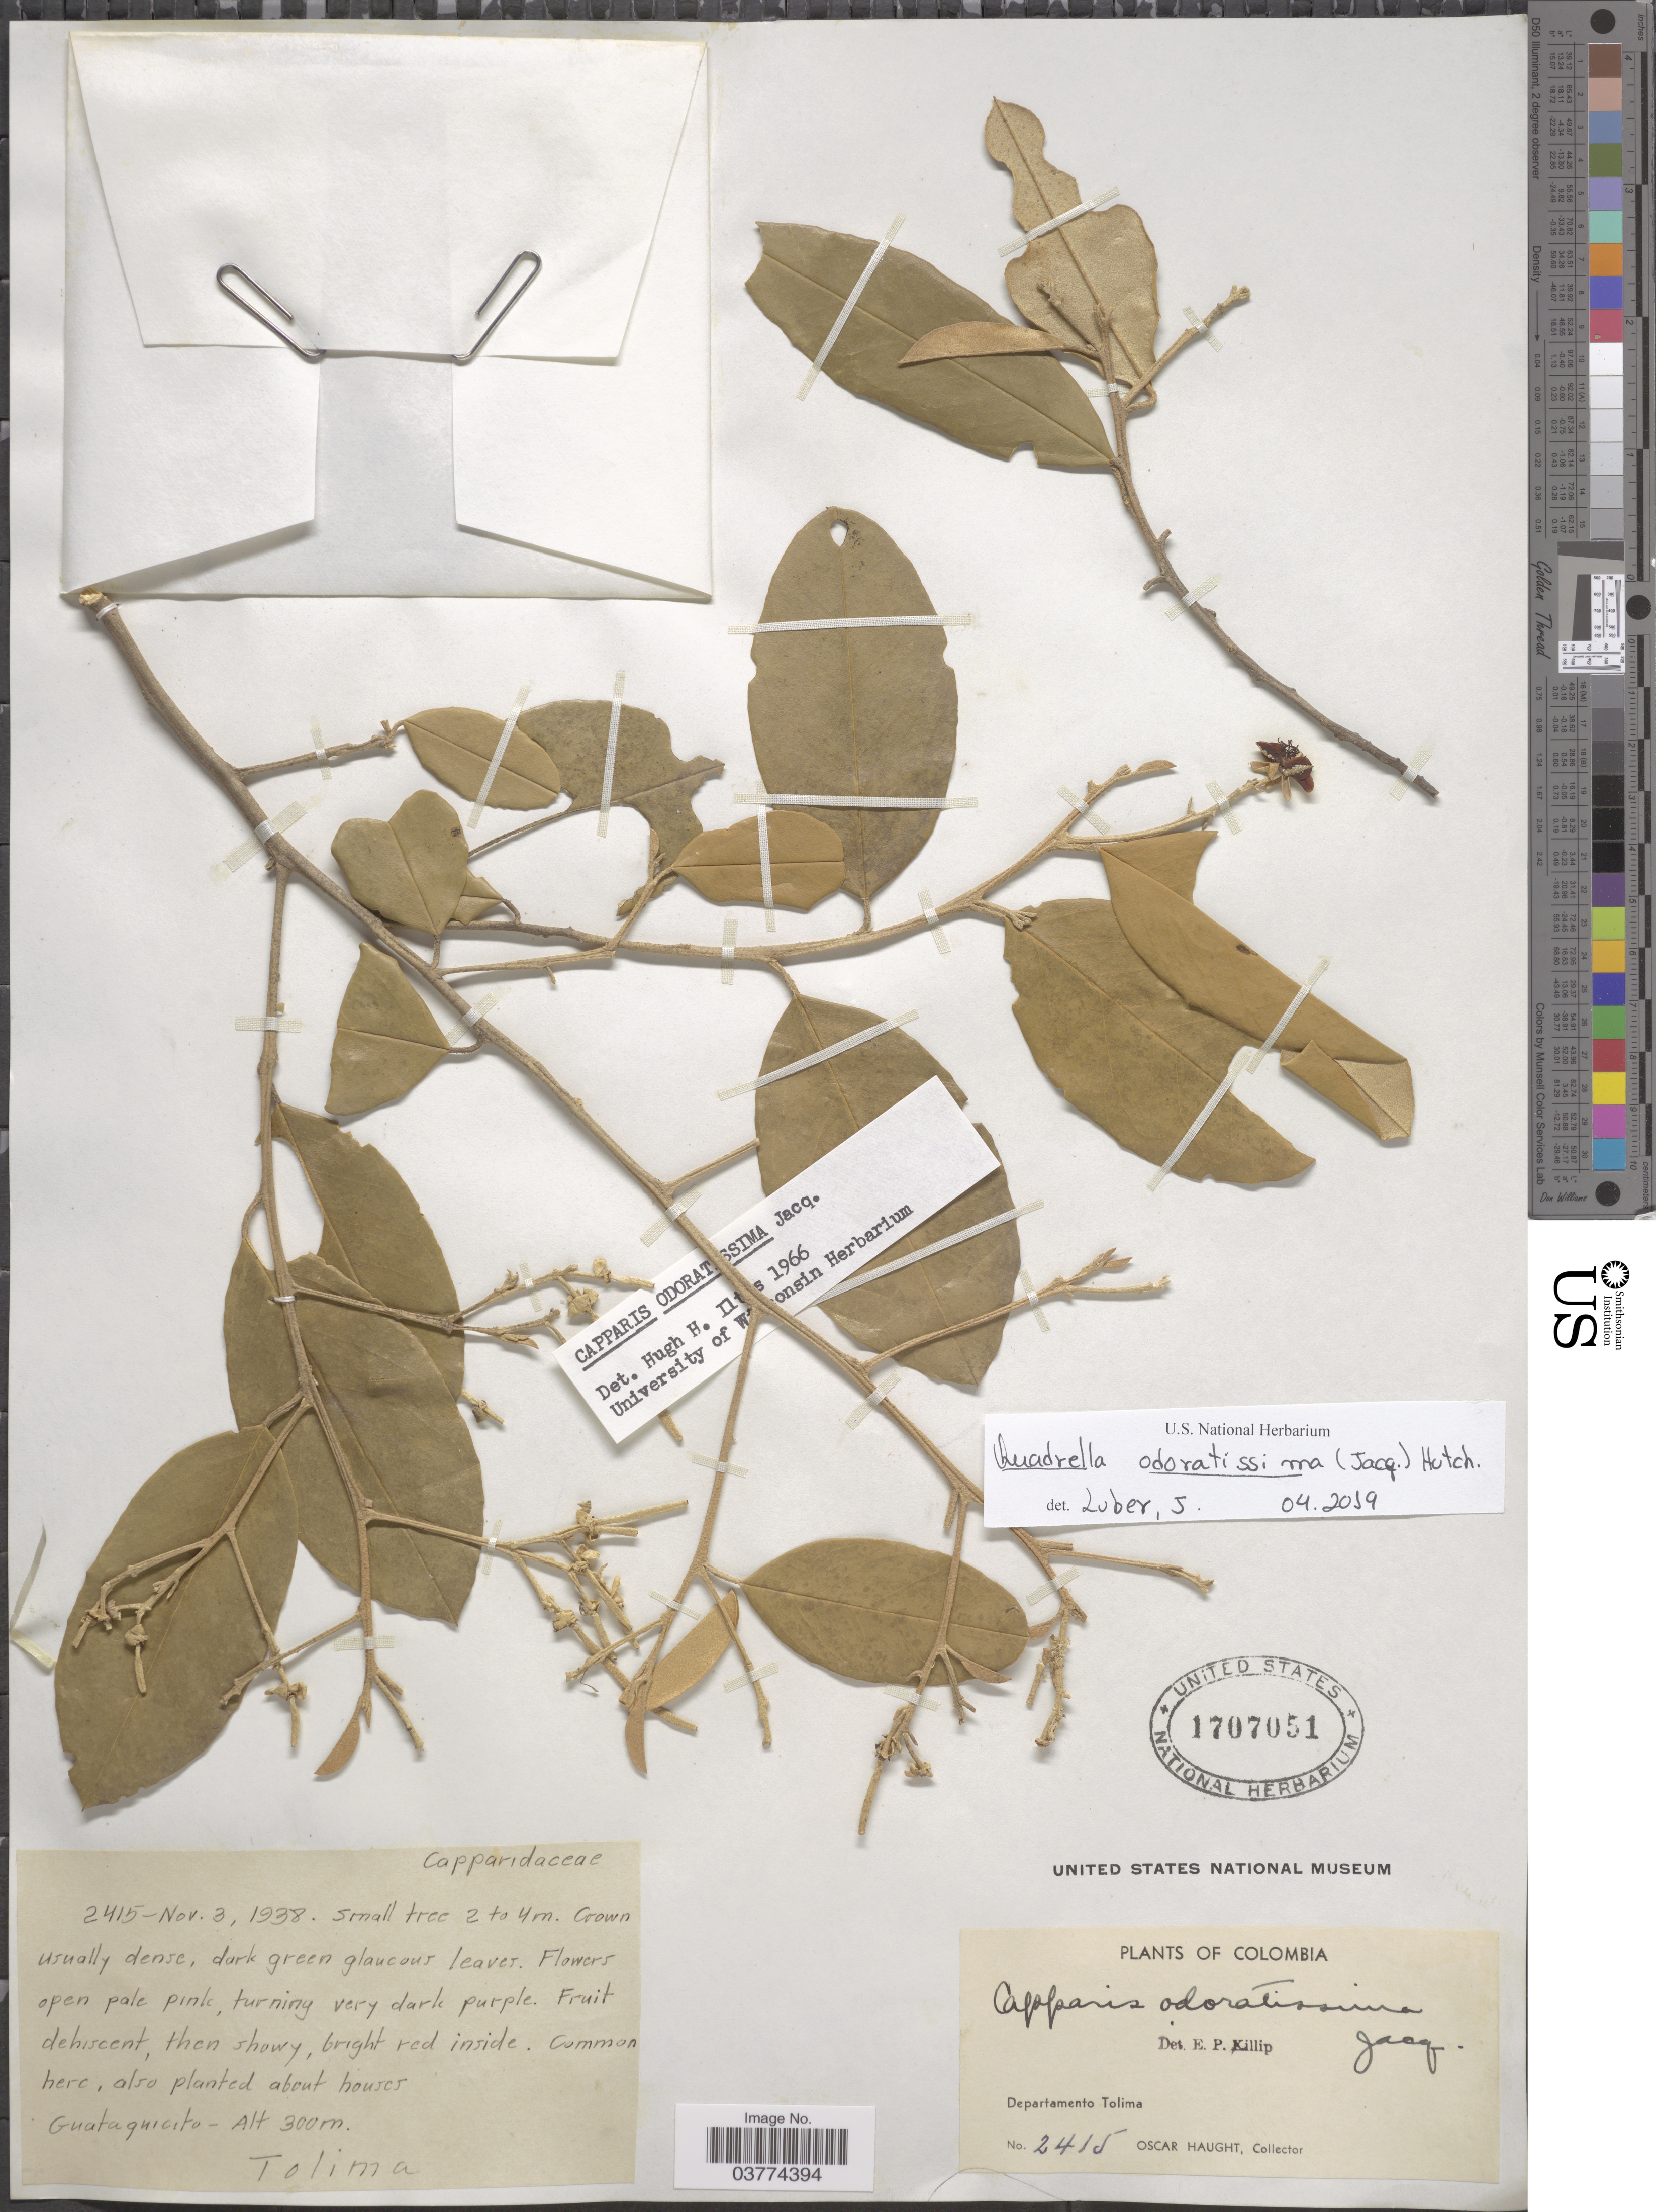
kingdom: Plantae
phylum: Tracheophyta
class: Magnoliopsida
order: Brassicales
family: Capparaceae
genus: Quadrella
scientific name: Quadrella odoratissima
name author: (Jacq.) Hutch.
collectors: O. Haught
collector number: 2415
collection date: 1938-11-03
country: Colombia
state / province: Tolima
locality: Departamento Tolima. Guataquicito.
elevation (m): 300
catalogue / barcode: US 1707051